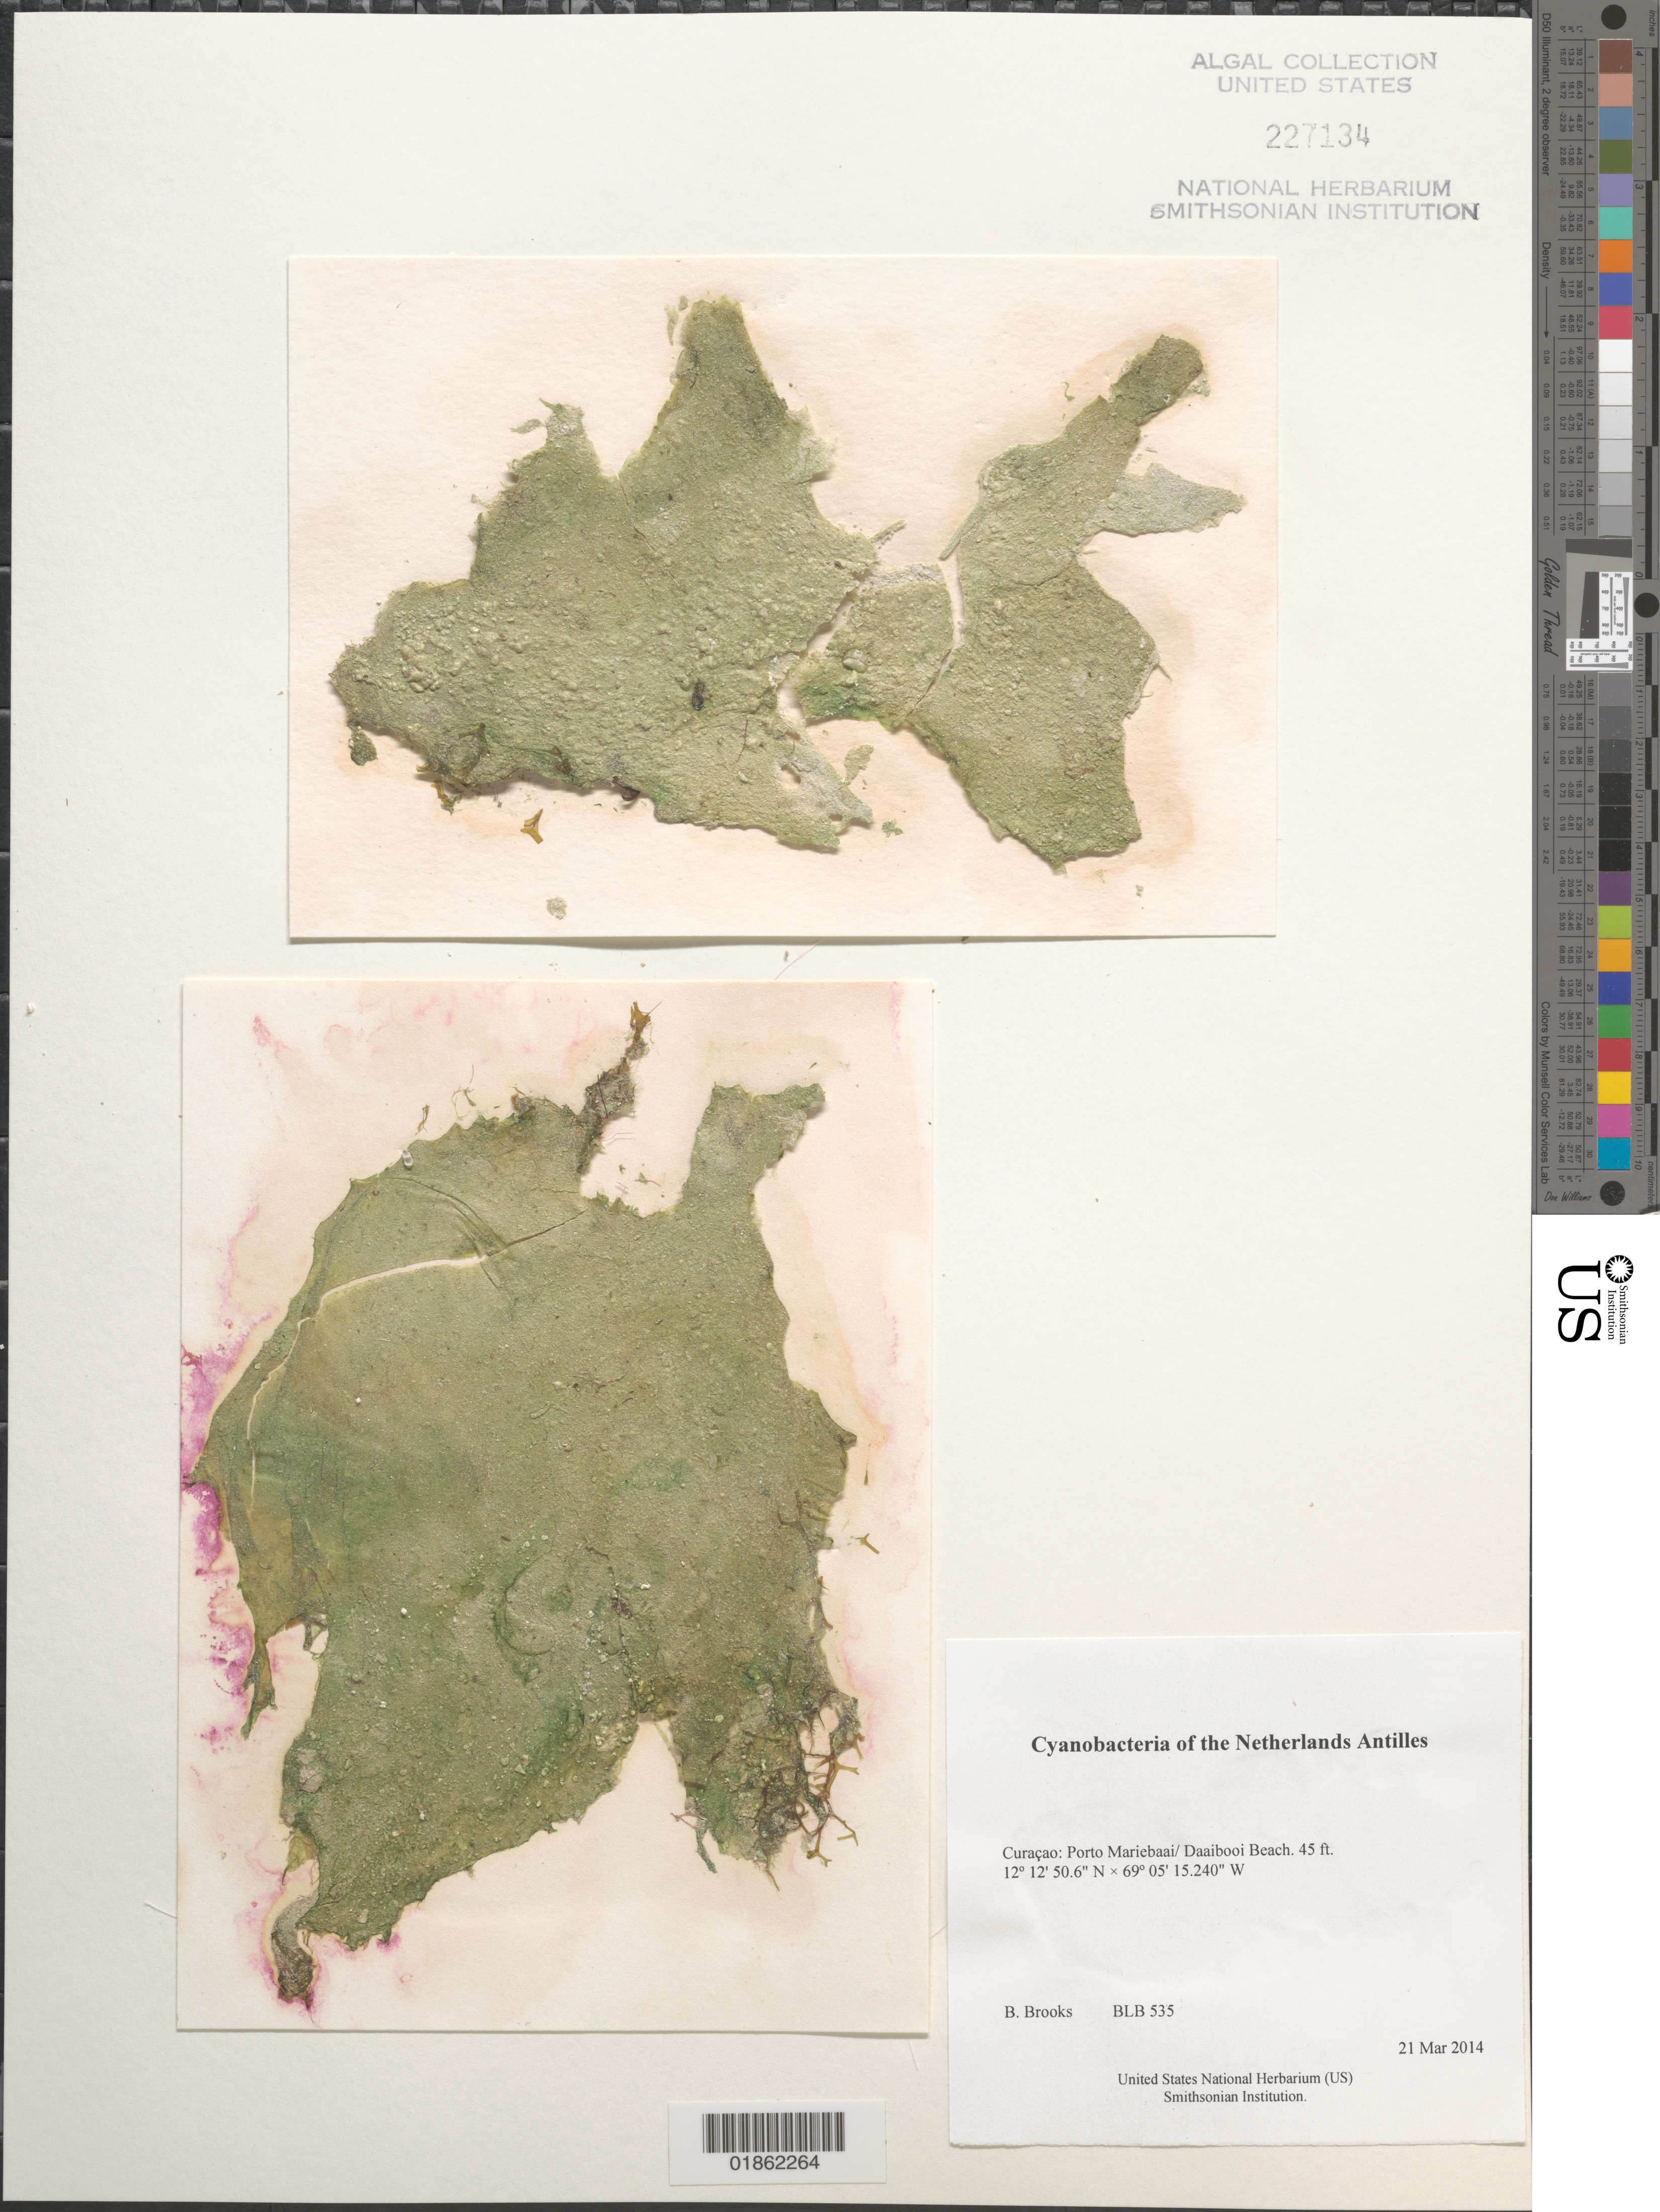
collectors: B. Brooks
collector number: BLB 535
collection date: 2014-03-21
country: Curaçao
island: Curaçao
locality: Porto Mariebaai/ Daaibooi Beach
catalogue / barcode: US 227134